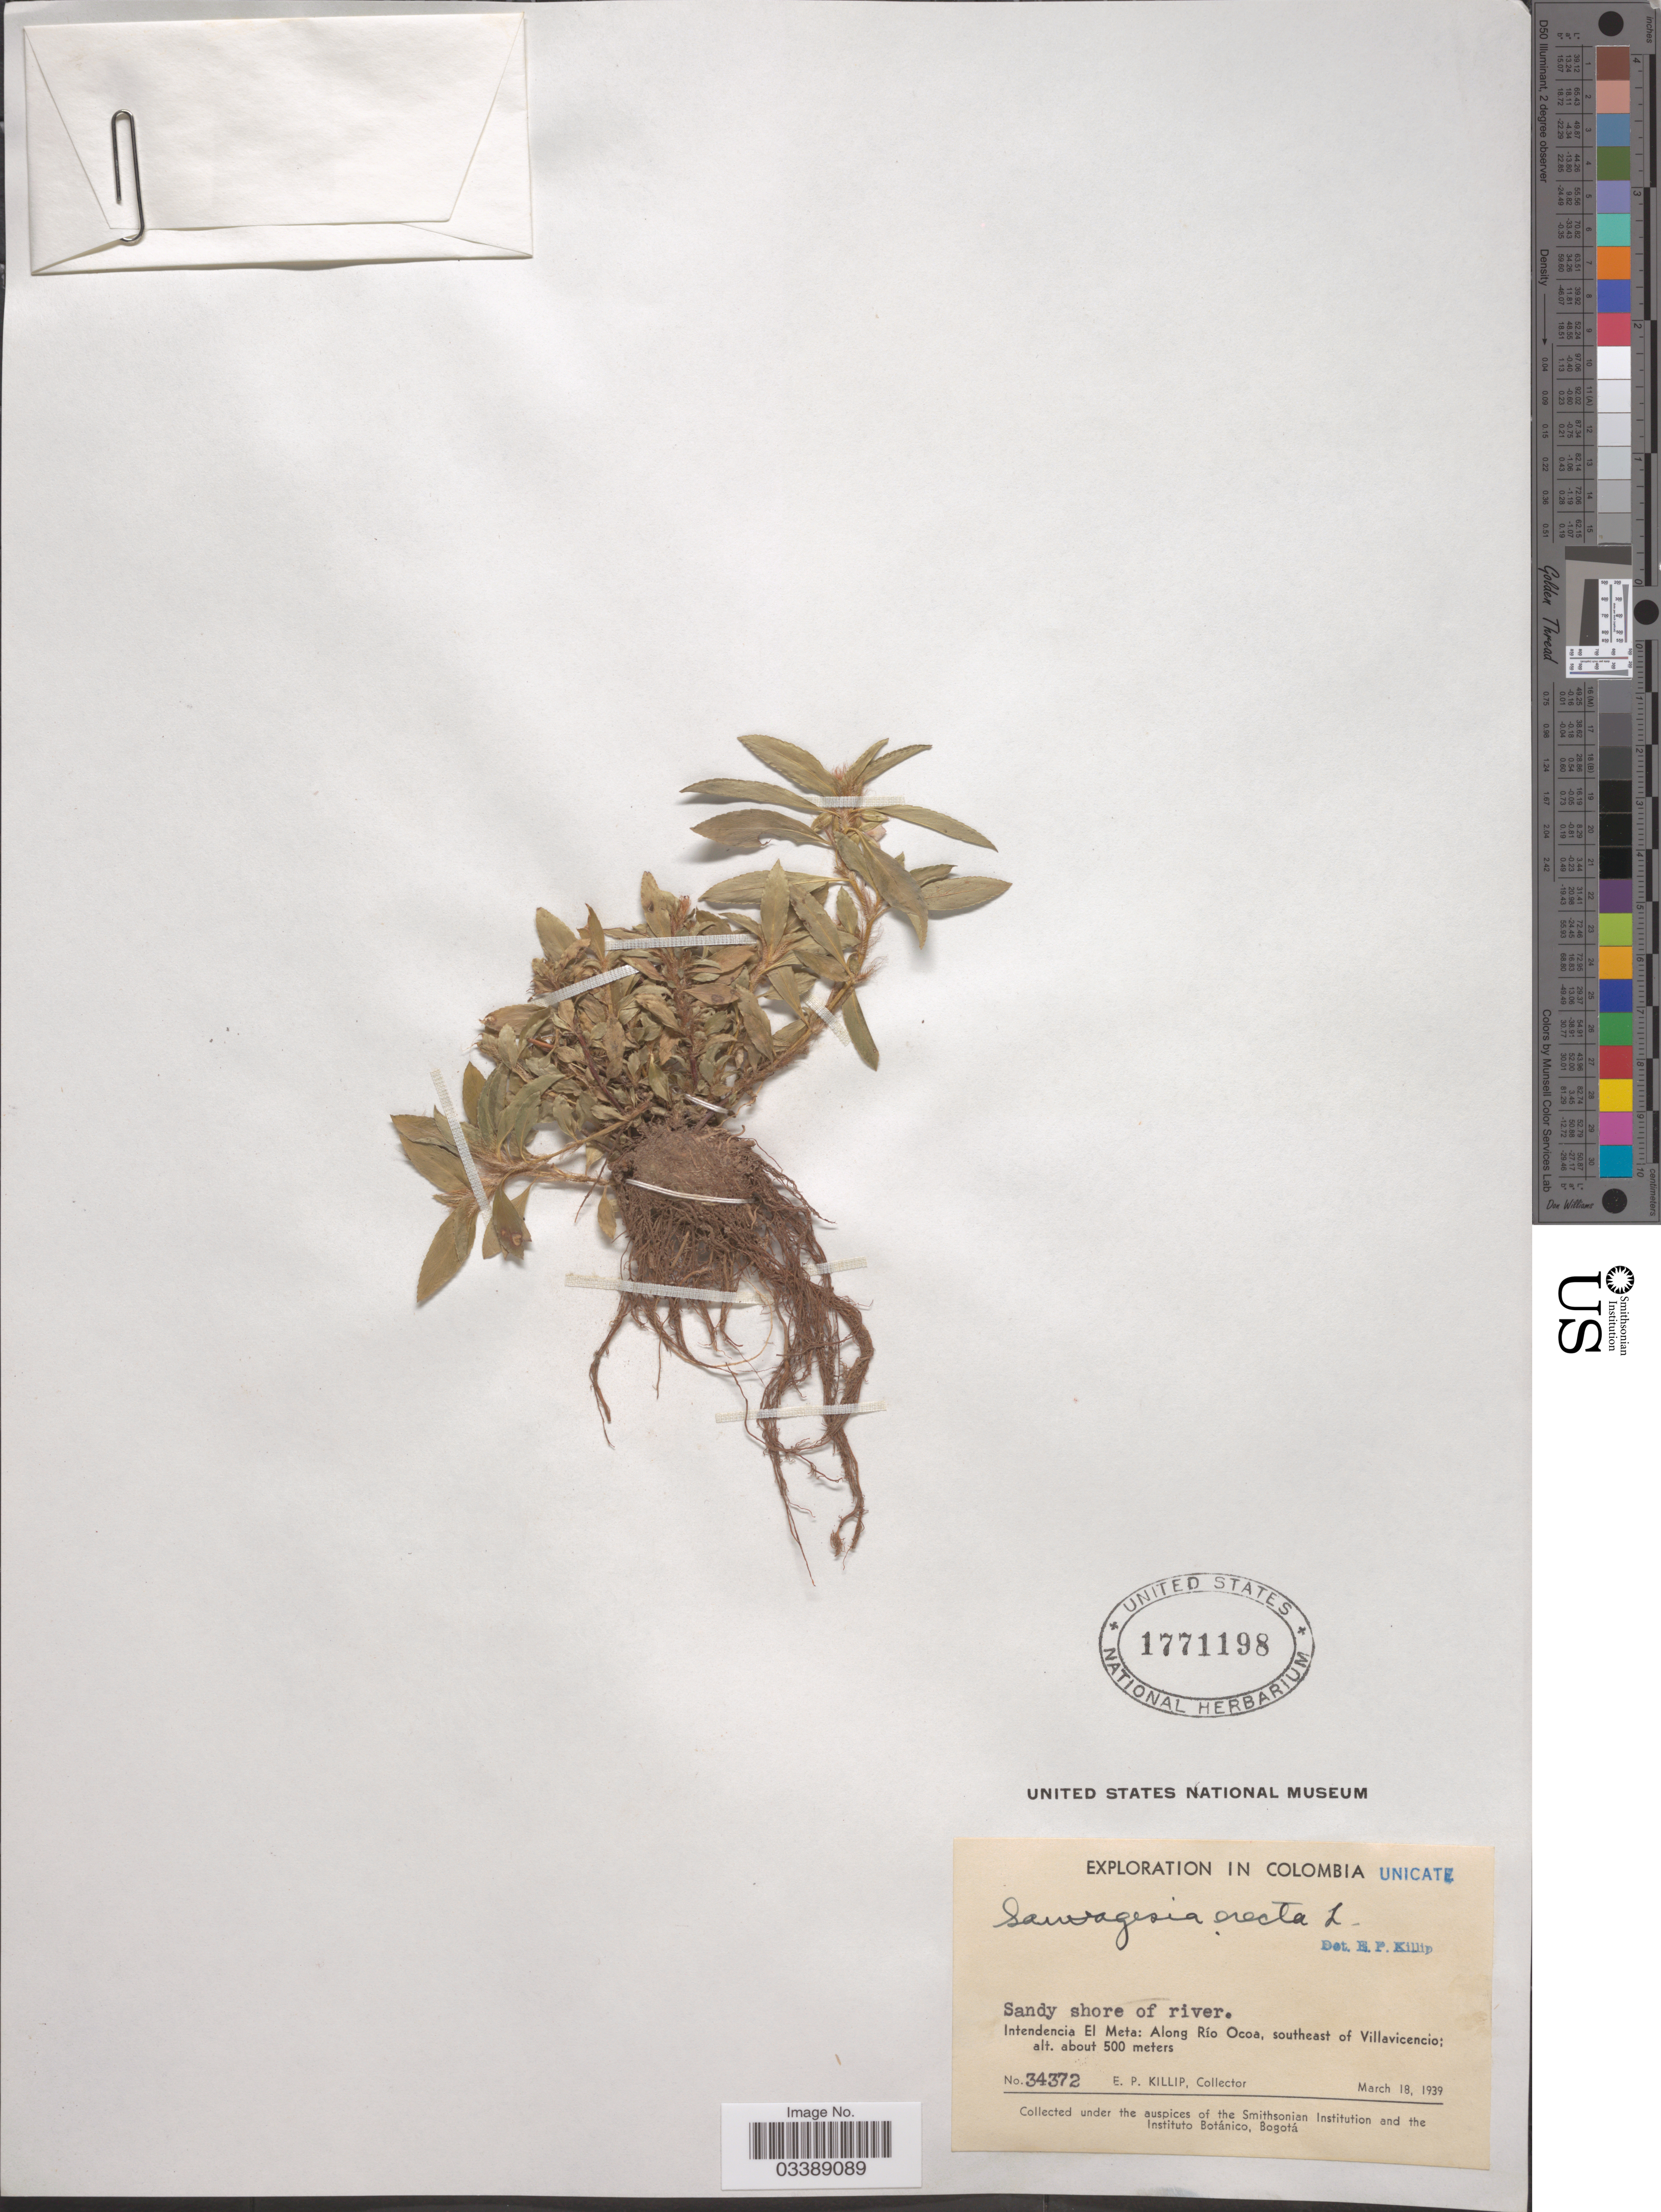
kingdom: Plantae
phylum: Tracheophyta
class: Magnoliopsida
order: Malpighiales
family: Ochnaceae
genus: Sauvagesia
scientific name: Sauvagesia erecta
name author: L.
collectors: E. P. Killip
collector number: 34372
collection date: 1939-03-18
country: Colombia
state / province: Meta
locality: Intendencia El Meta; Along Río Ocoa, southeast of Villavicencio.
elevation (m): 500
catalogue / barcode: US 1771198